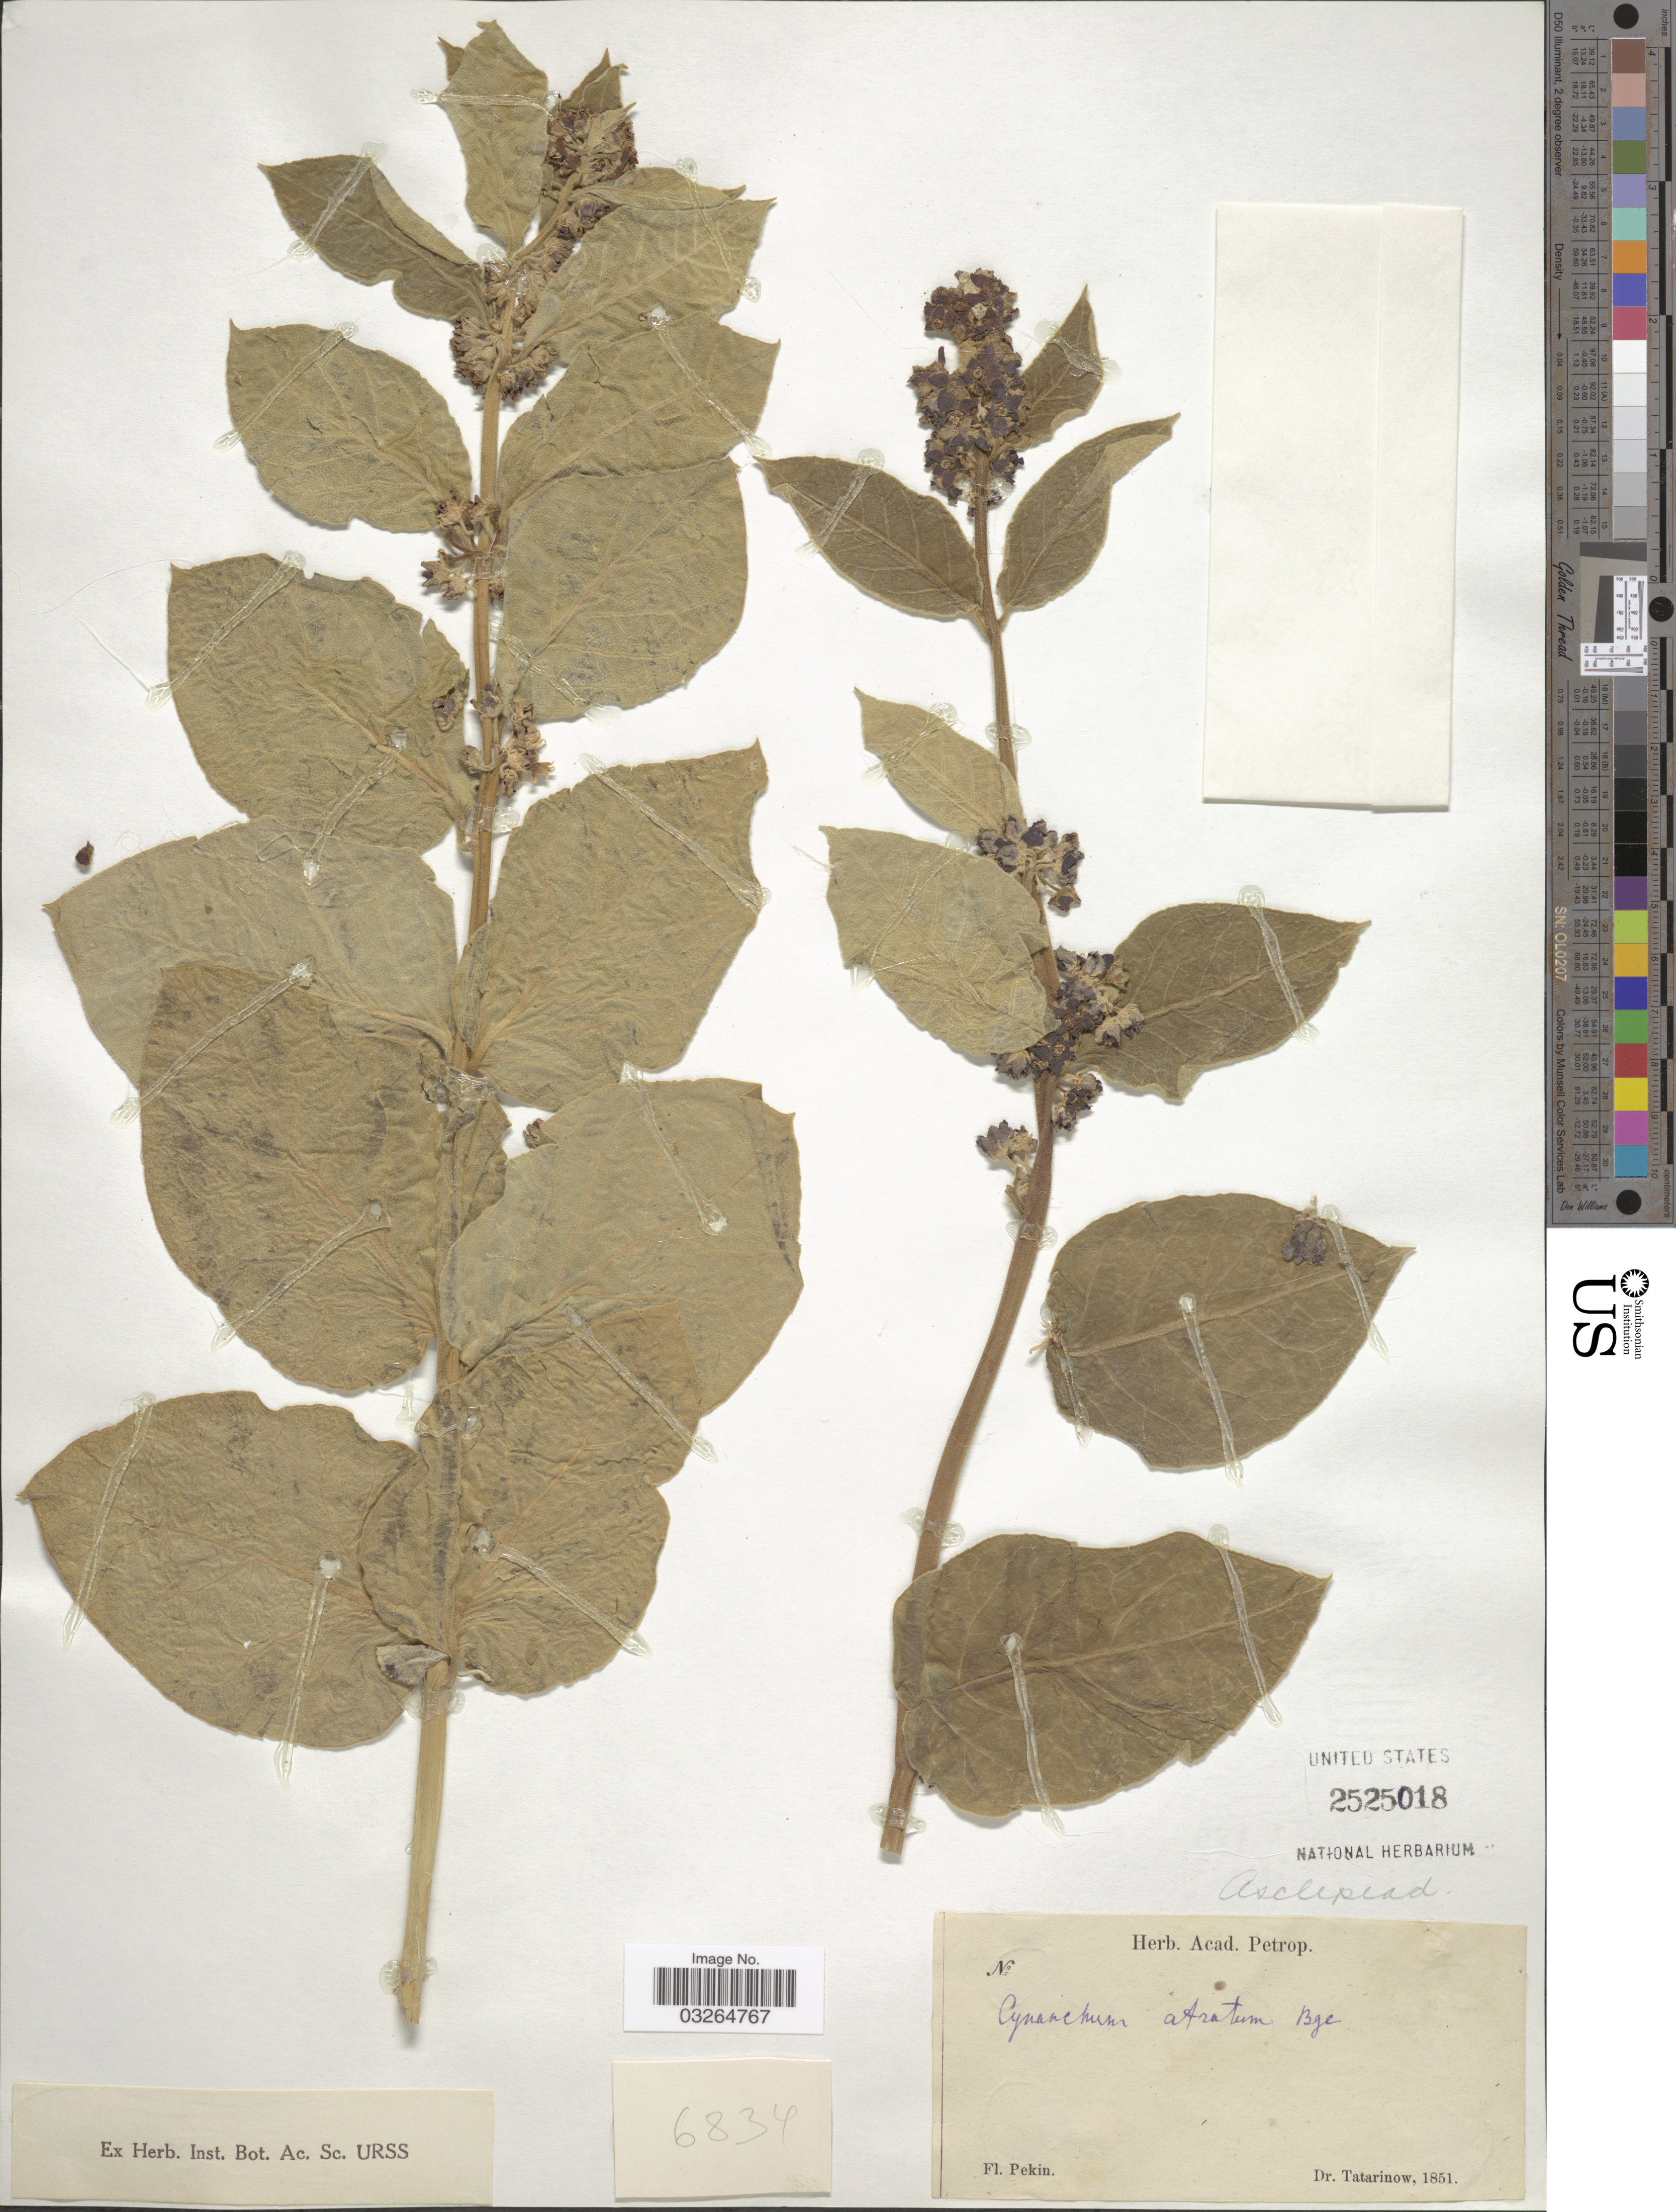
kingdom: Plantae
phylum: Tracheophyta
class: Magnoliopsida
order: Gentianales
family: Apocynaceae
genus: Cynanchum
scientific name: Cynanchum atratum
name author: Bunge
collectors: -. Tatarinow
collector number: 6834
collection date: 1851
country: China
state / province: Beijing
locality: Pekin.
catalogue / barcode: US 2525018